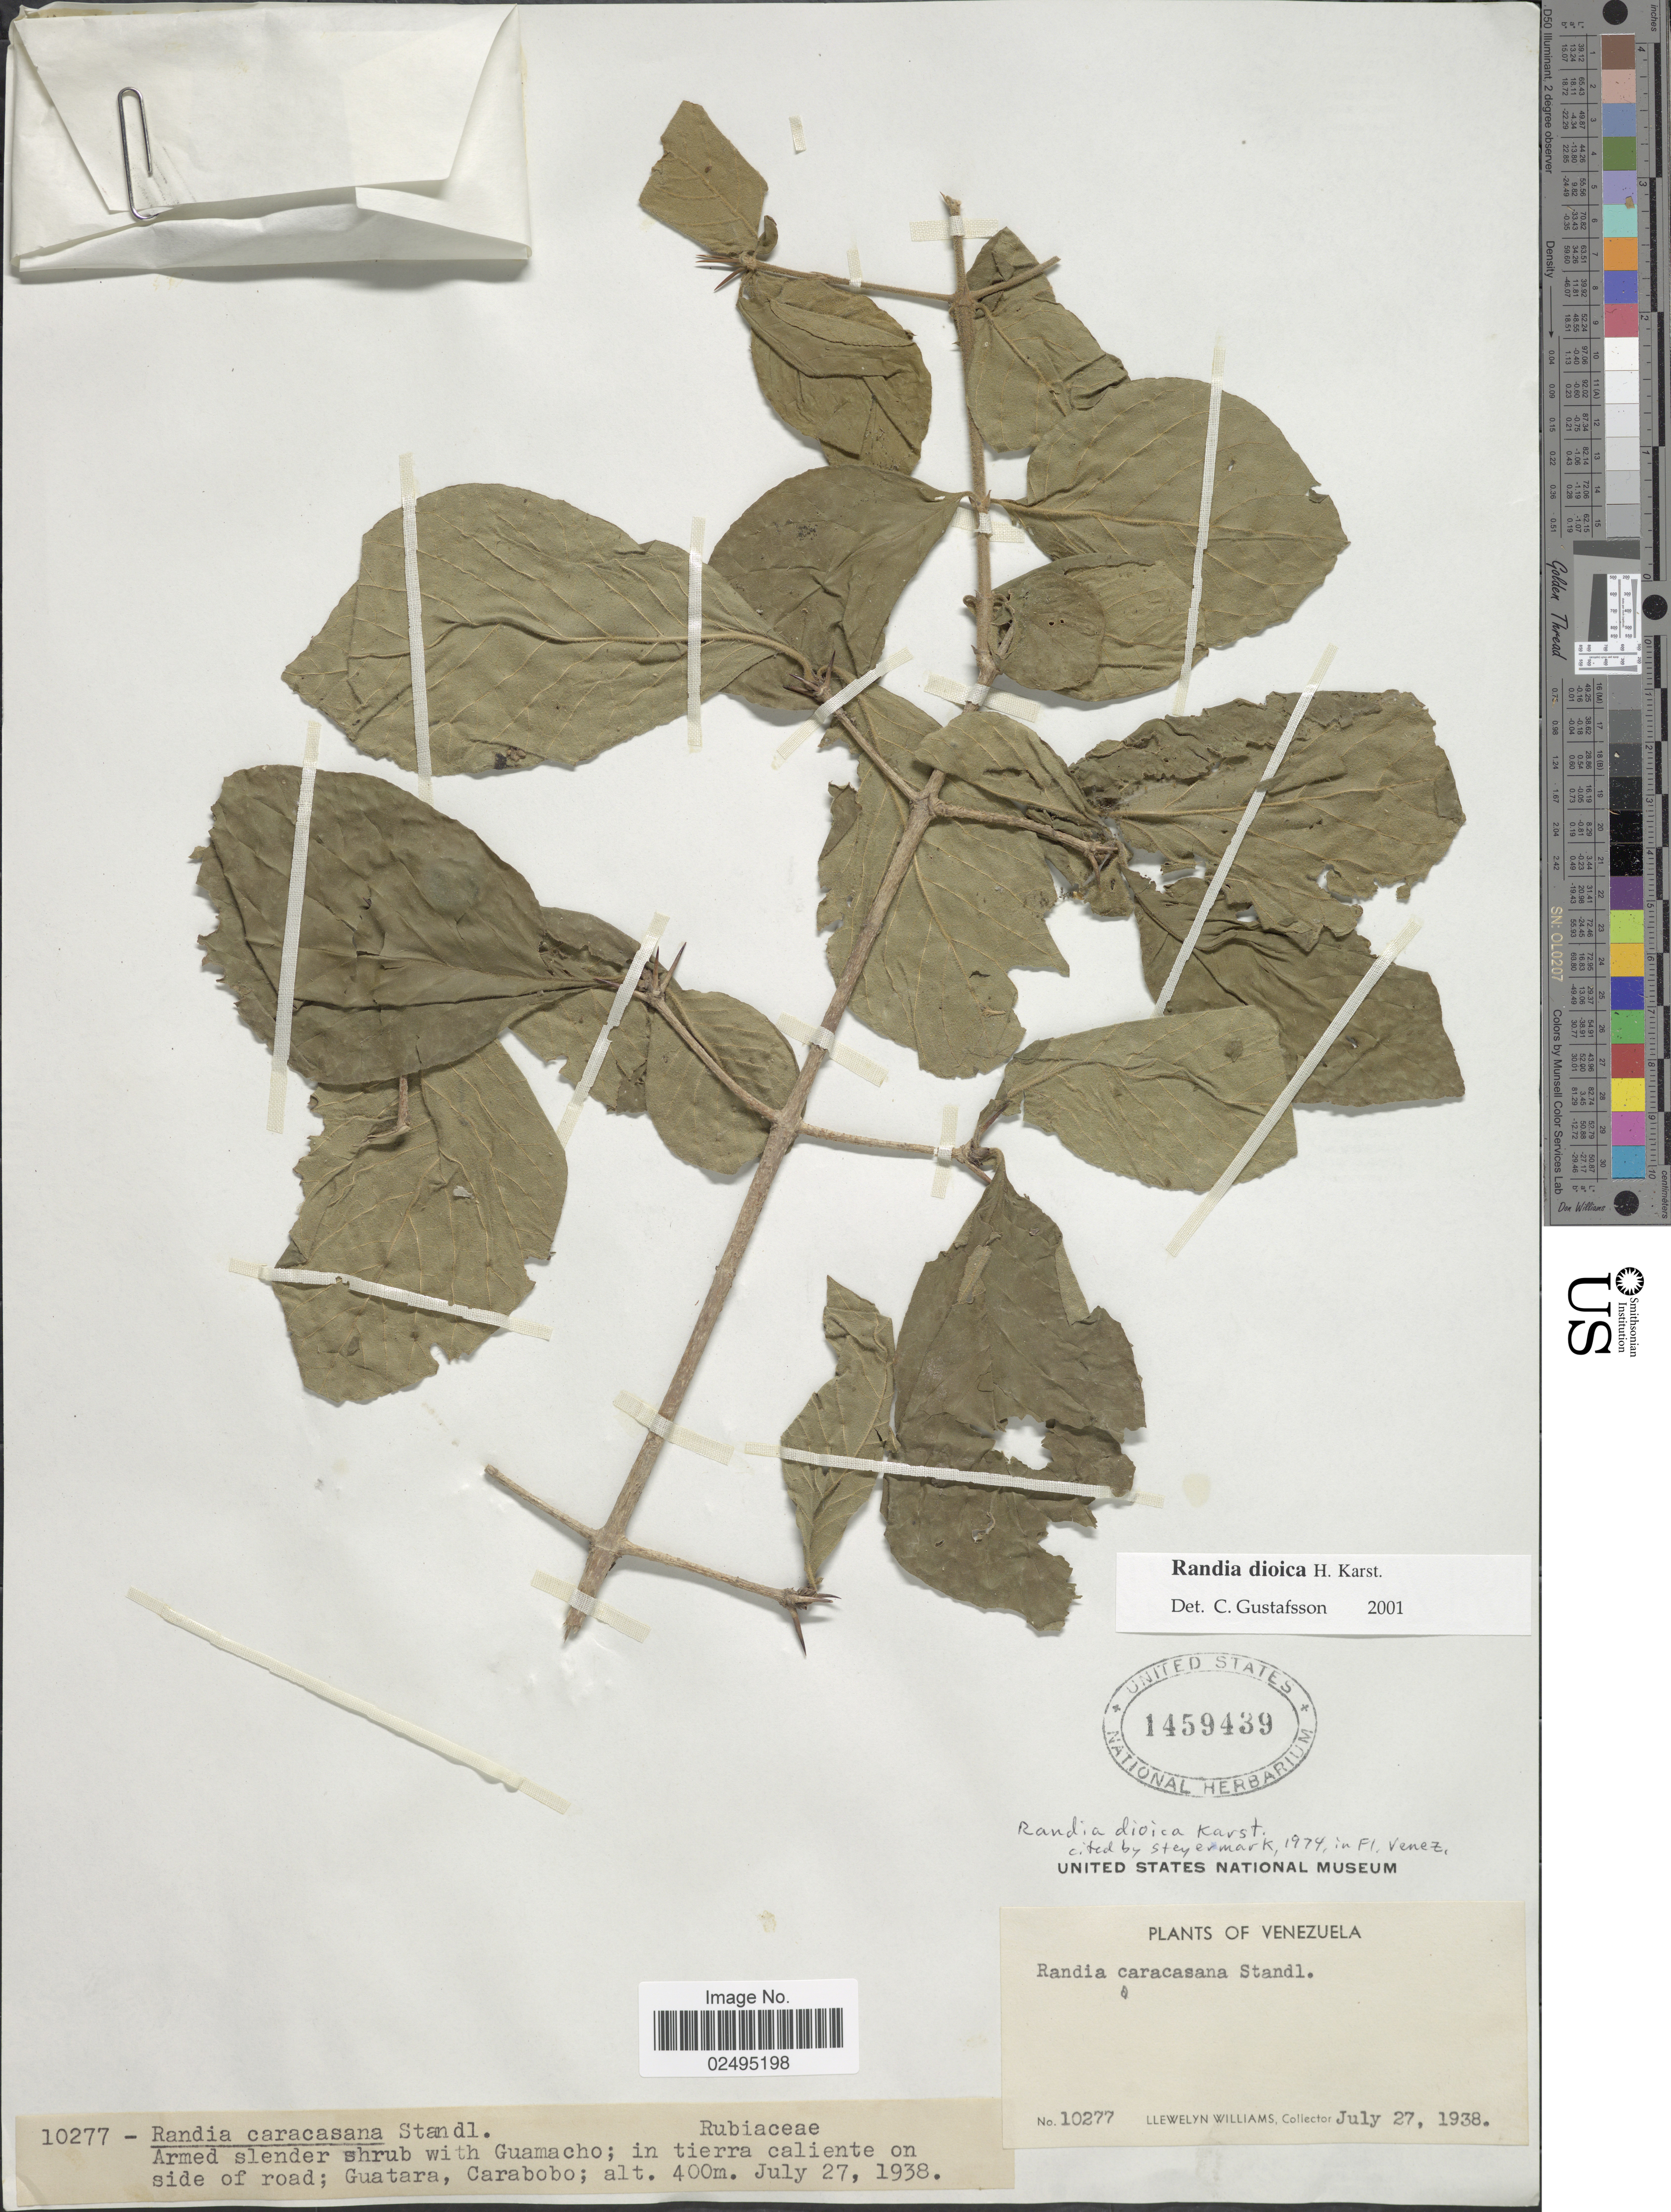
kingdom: Plantae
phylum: Tracheophyta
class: Magnoliopsida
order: Gentianales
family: Rubiaceae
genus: Randia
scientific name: Randia dioica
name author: H. Karst.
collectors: Ll. Williams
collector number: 10277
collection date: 1938-07-27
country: Venezuela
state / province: Carabobo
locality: In tierra caliente on side of road, Guatara, Carabobo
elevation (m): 400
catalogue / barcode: US 1459439